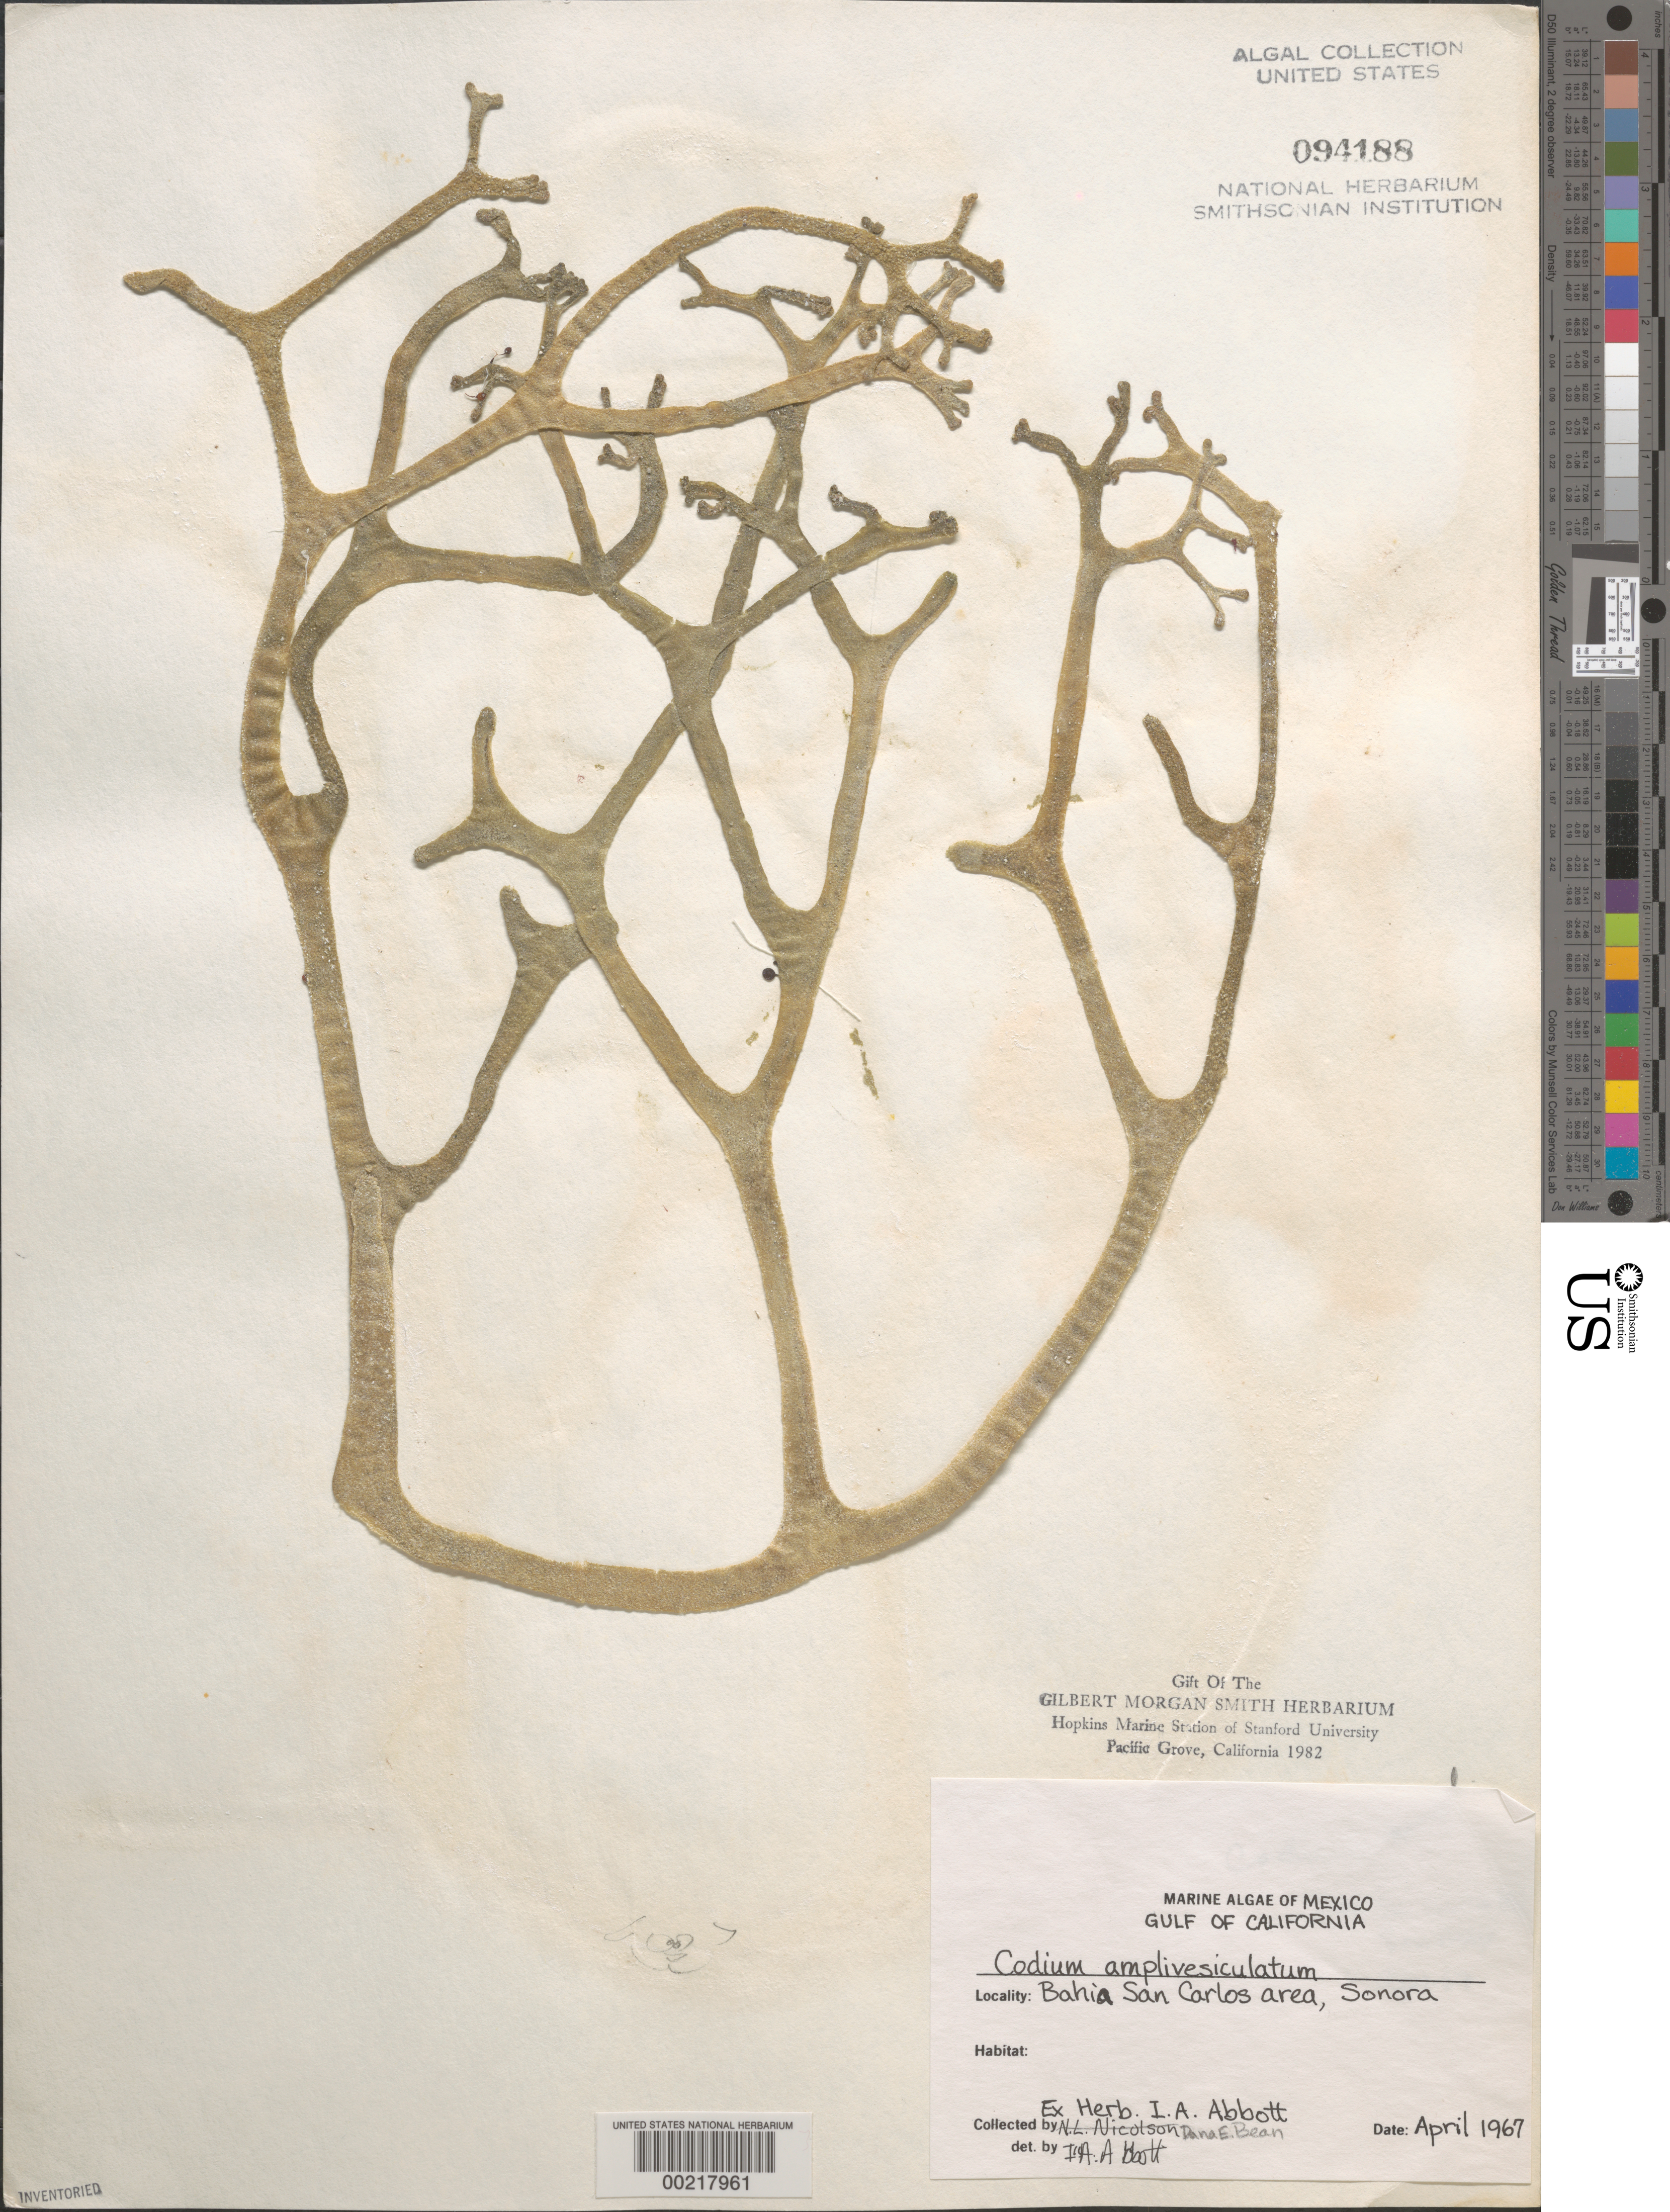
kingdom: Plantae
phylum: Chlorophyta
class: Ulvophyceae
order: Bryopsidales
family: Codiaceae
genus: Codium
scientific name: Codium amplivesiculatum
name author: Setch. & N.L. Gardner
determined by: Abbott, Isabella A.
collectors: D. Bean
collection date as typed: Apr 1967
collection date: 1967-04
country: Mexico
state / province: Sonora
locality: Bahia San Carlos area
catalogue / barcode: US 94188